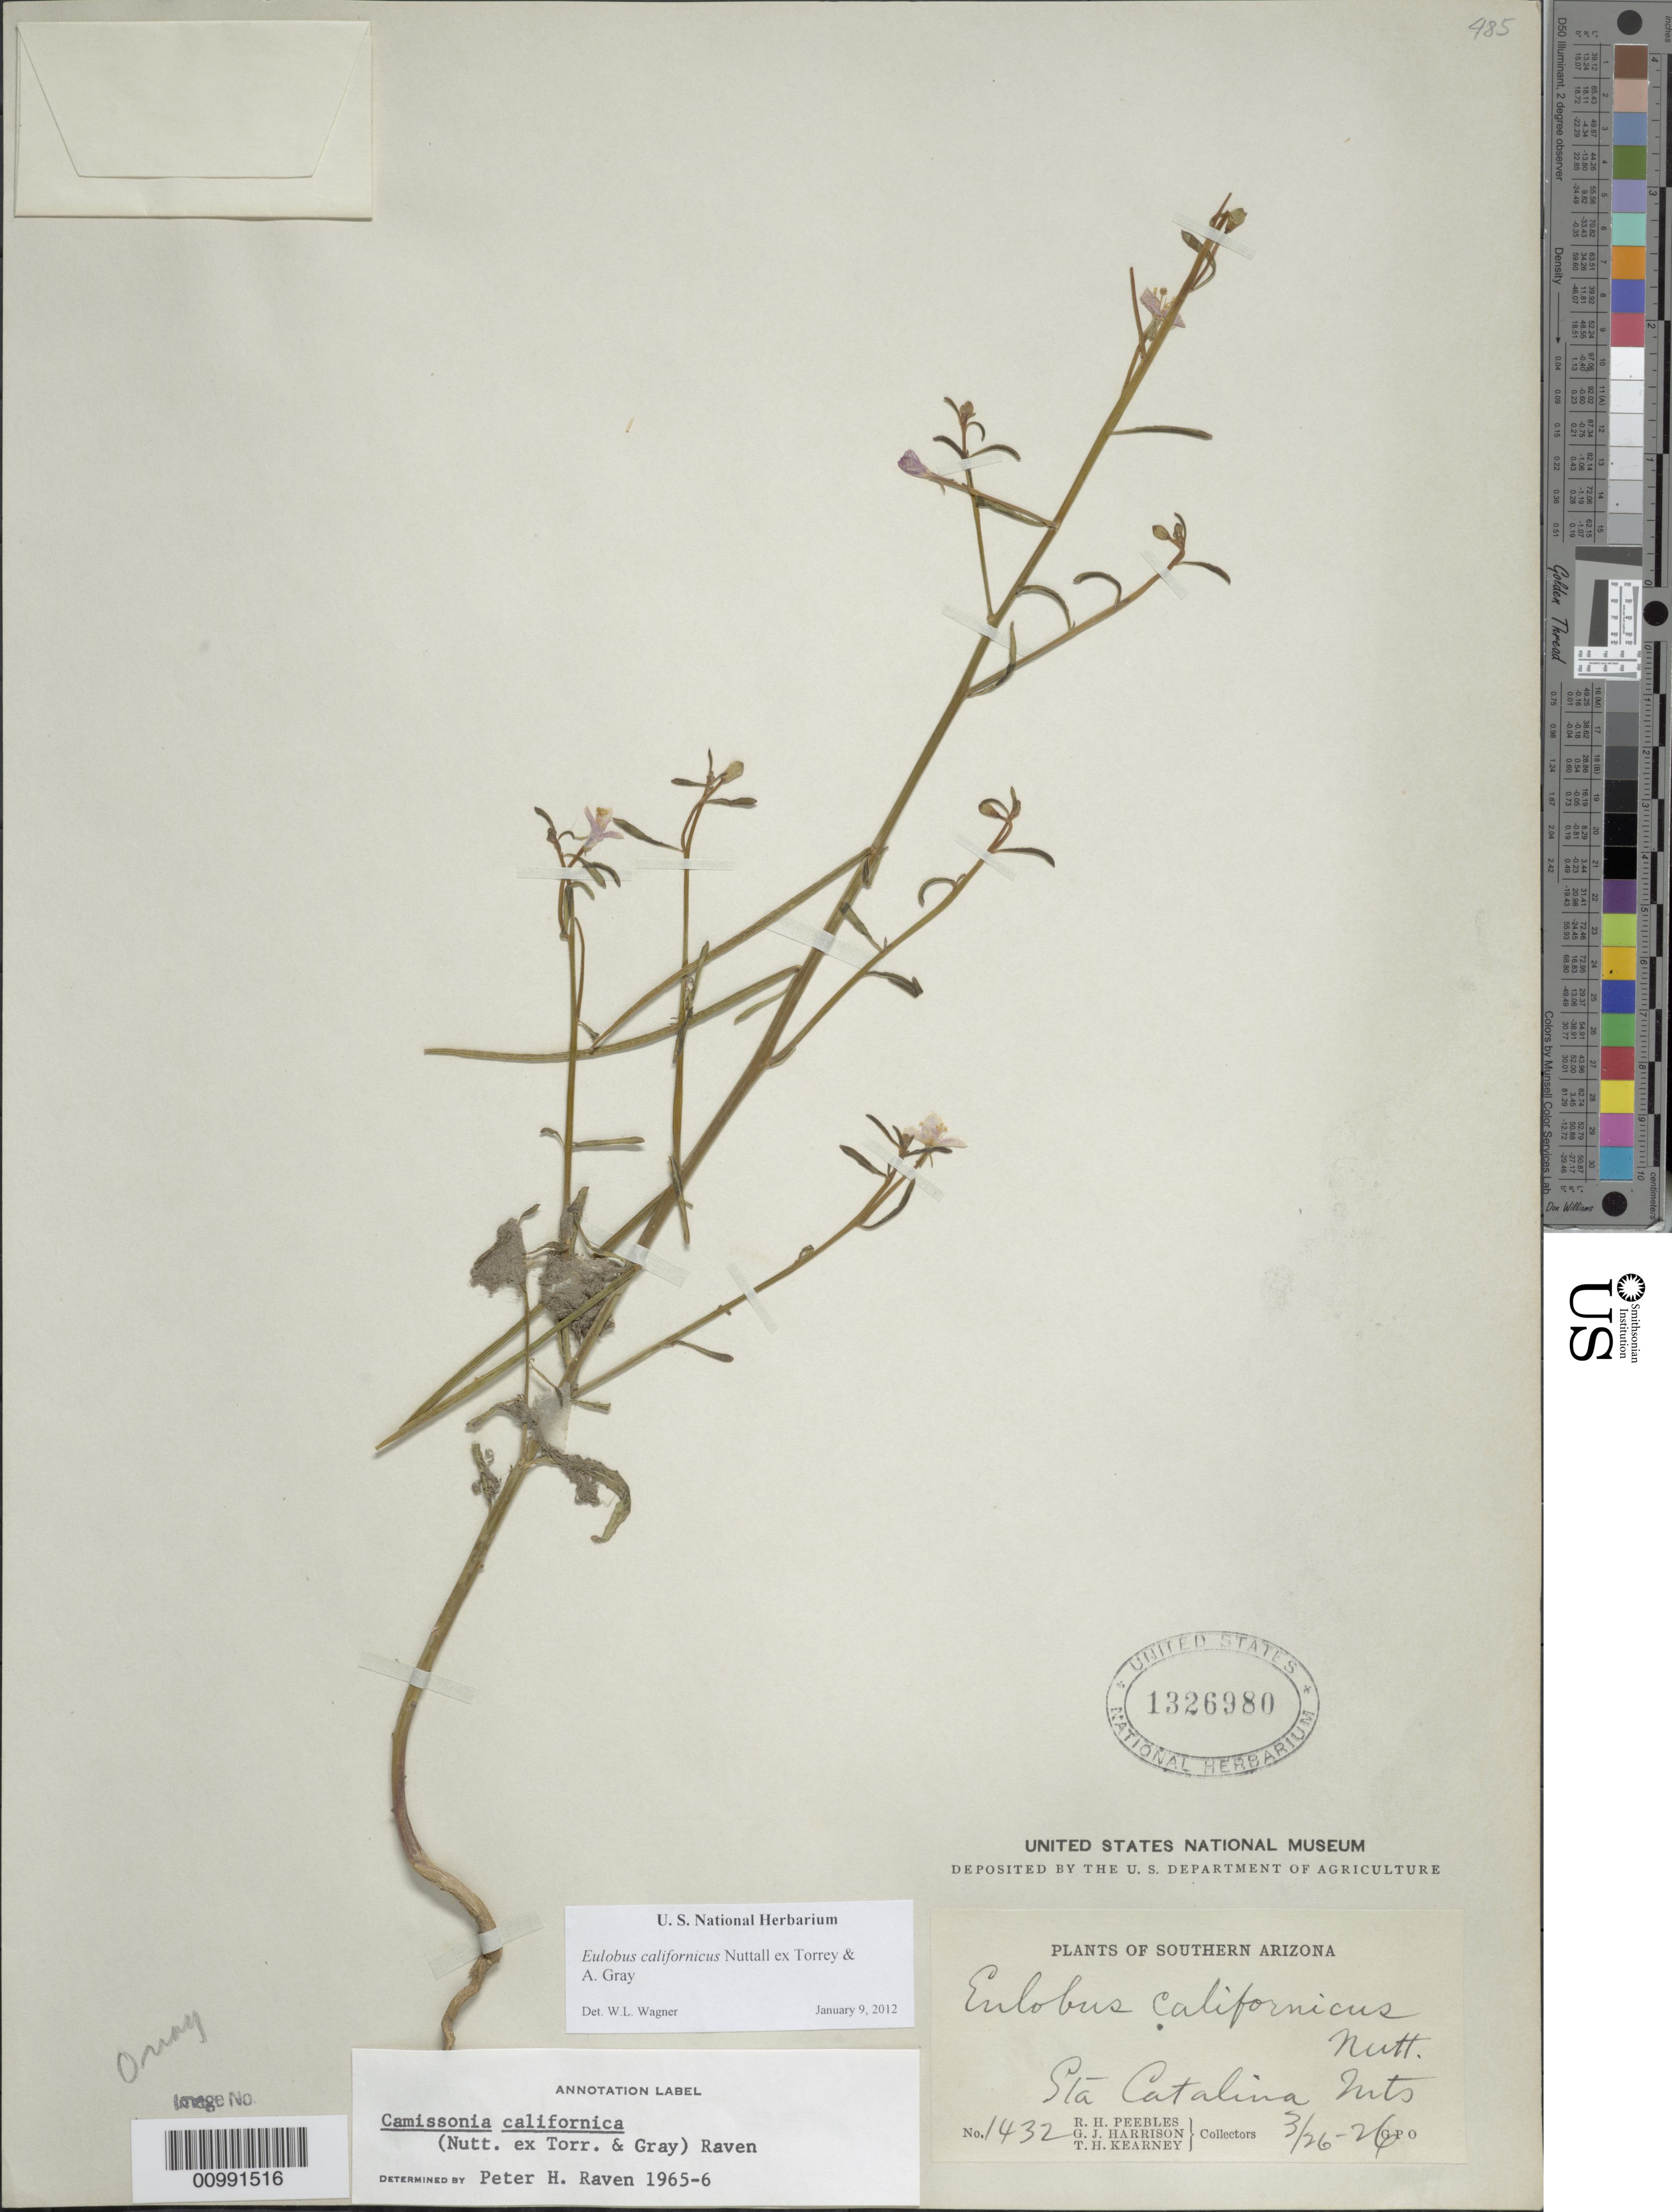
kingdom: Plantae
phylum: Tracheophyta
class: Magnoliopsida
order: Myrtales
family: Onagraceae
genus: Eulobus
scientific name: Eulobus californicus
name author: Nutt. ex Torr. & A. Gray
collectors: R. H. Peebles & G. J. Harrison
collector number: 1432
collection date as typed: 26 Mar 1926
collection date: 1926-03-26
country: United States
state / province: Arizona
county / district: Pima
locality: Santa CAtalina Mountains.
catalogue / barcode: US 1326980